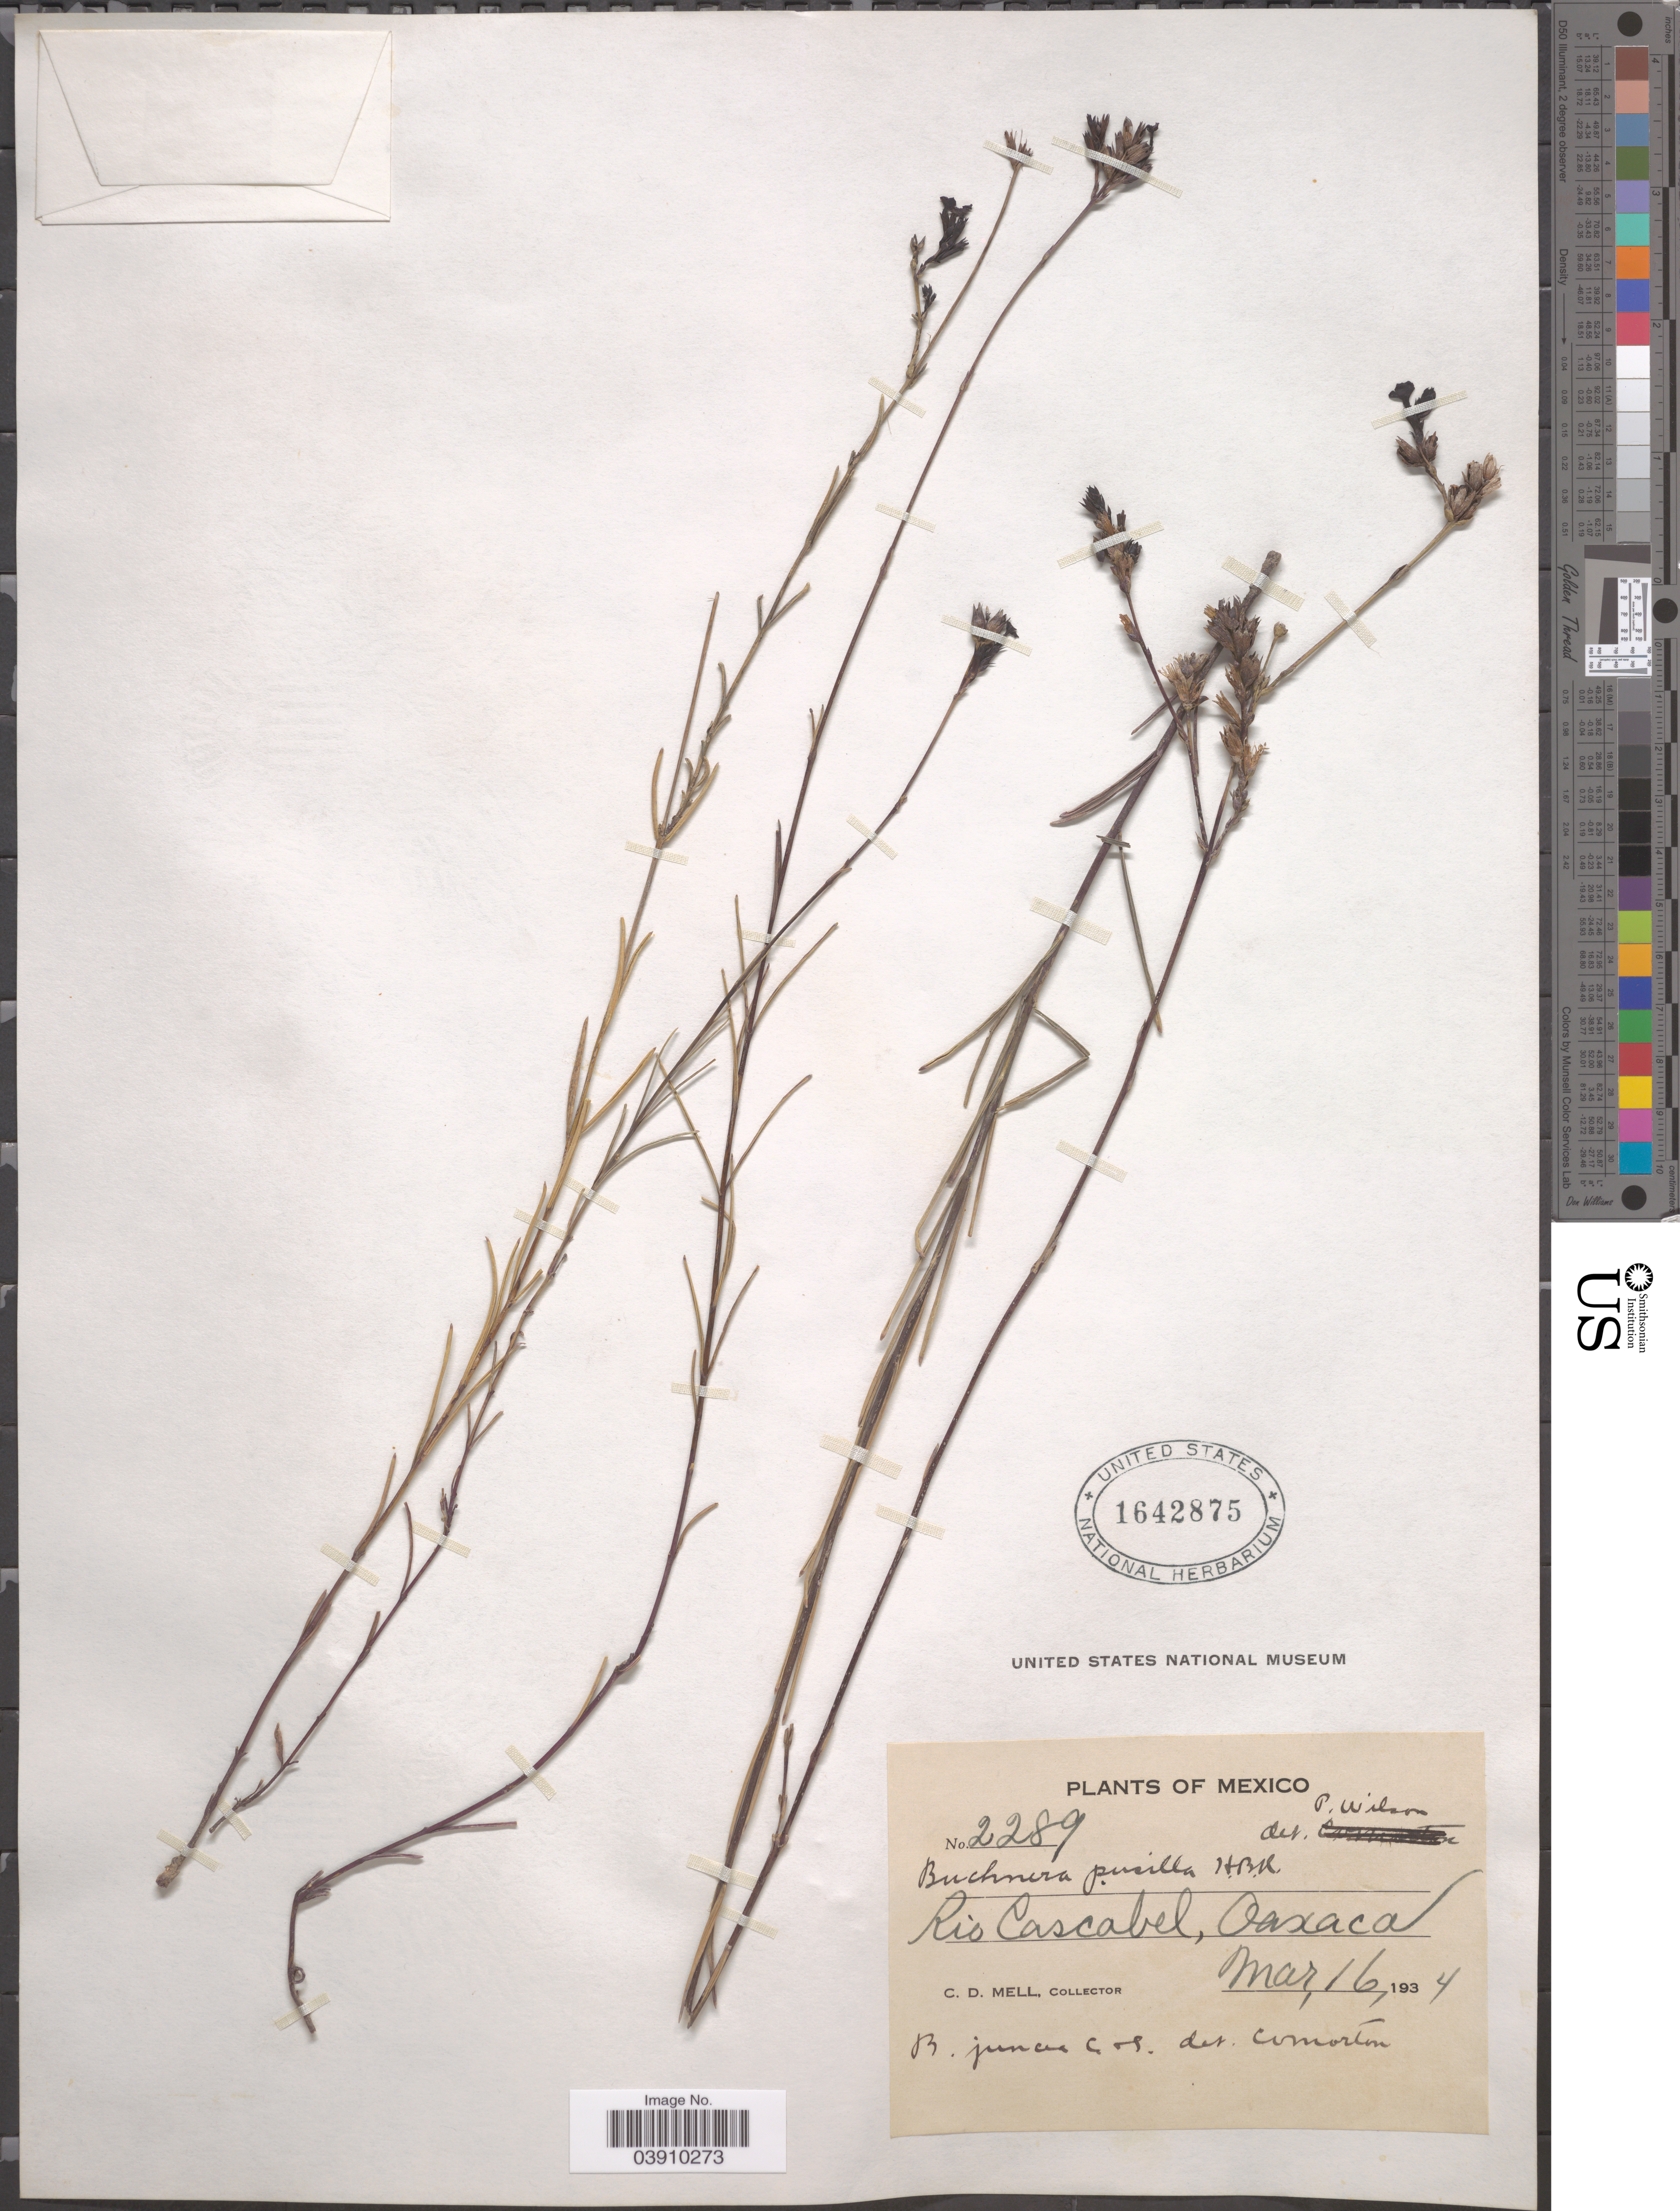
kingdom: Plantae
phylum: Tracheophyta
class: Magnoliopsida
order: Lamiales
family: Orobanchaceae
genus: Buchnera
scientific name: Buchnera pusilla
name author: Kunth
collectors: C. D. Mell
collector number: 2289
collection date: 1934-03-16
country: Mexico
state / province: Oaxaca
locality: Rio Cascabel.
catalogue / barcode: US 1642875